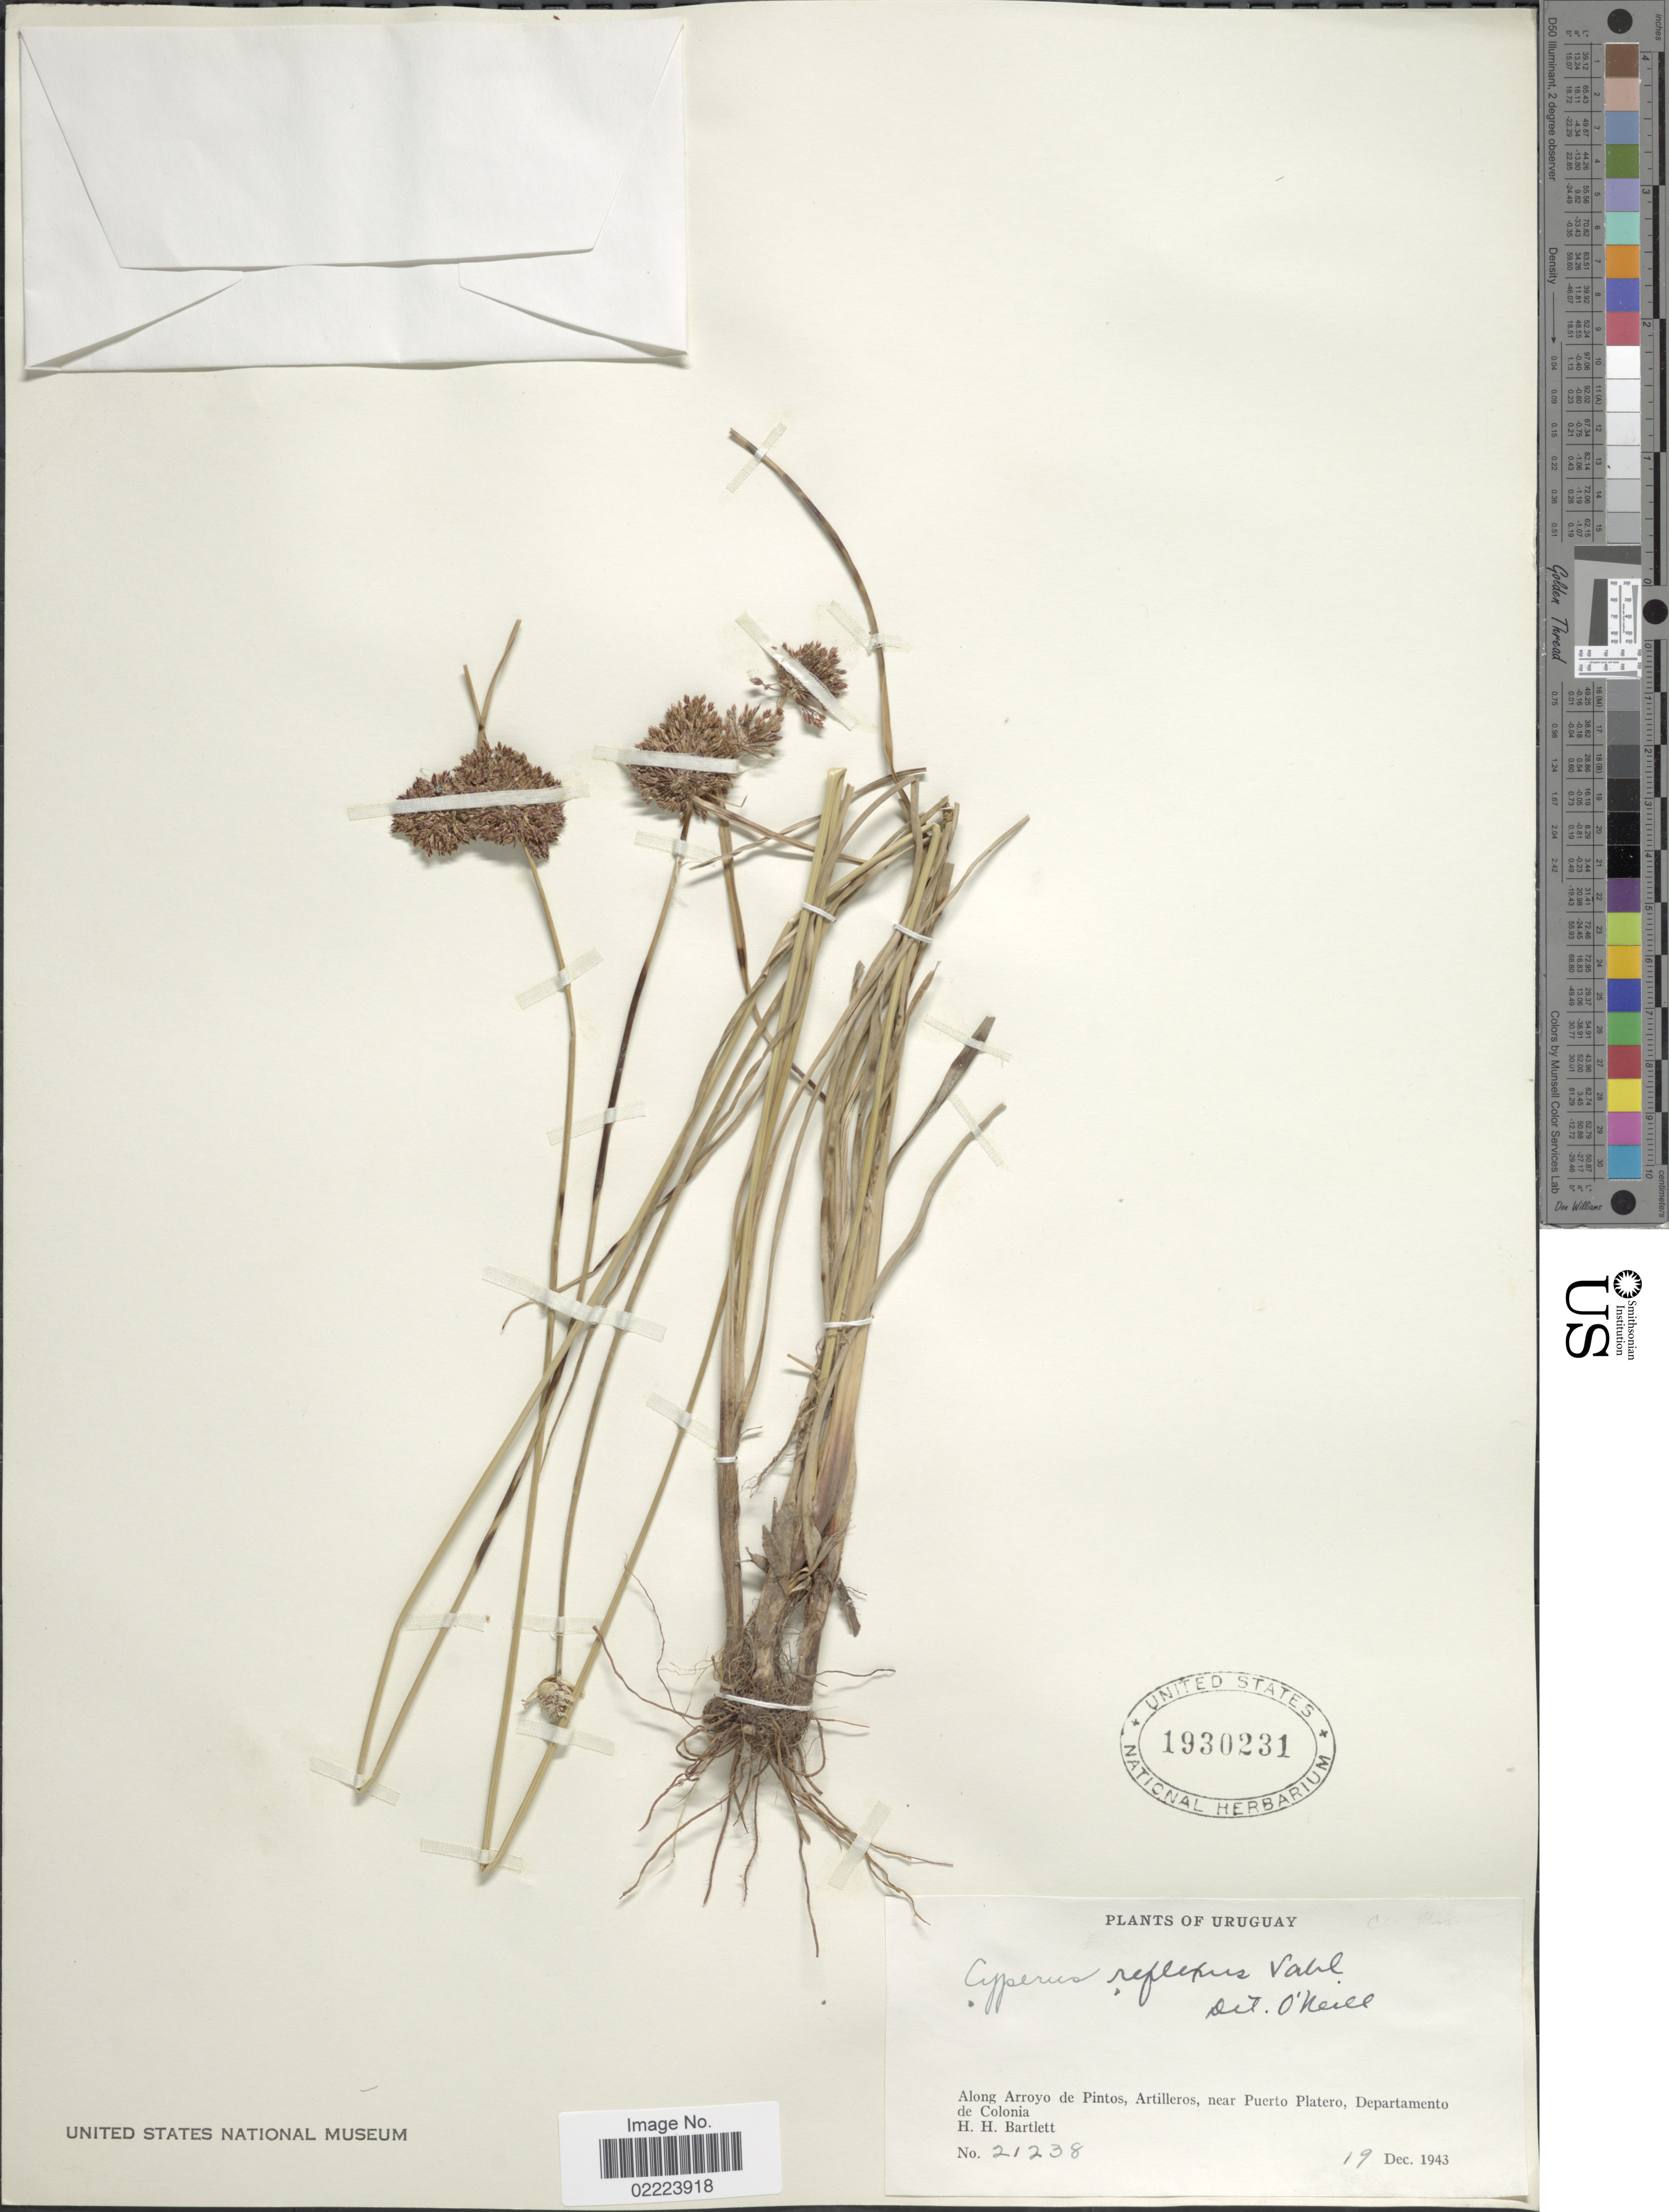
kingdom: Plantae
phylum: Tracheophyta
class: Liliopsida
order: Poales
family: Cyperaceae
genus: Cyperus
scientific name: Cyperus reflexus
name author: Vahl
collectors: H. H. Bartlett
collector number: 21238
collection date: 1943-12-19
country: Uruguay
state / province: Colonia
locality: Along Arroyo de Pintos, Artilleros, near Puerto Platero, Departamento de Colonia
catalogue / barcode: US 1930231